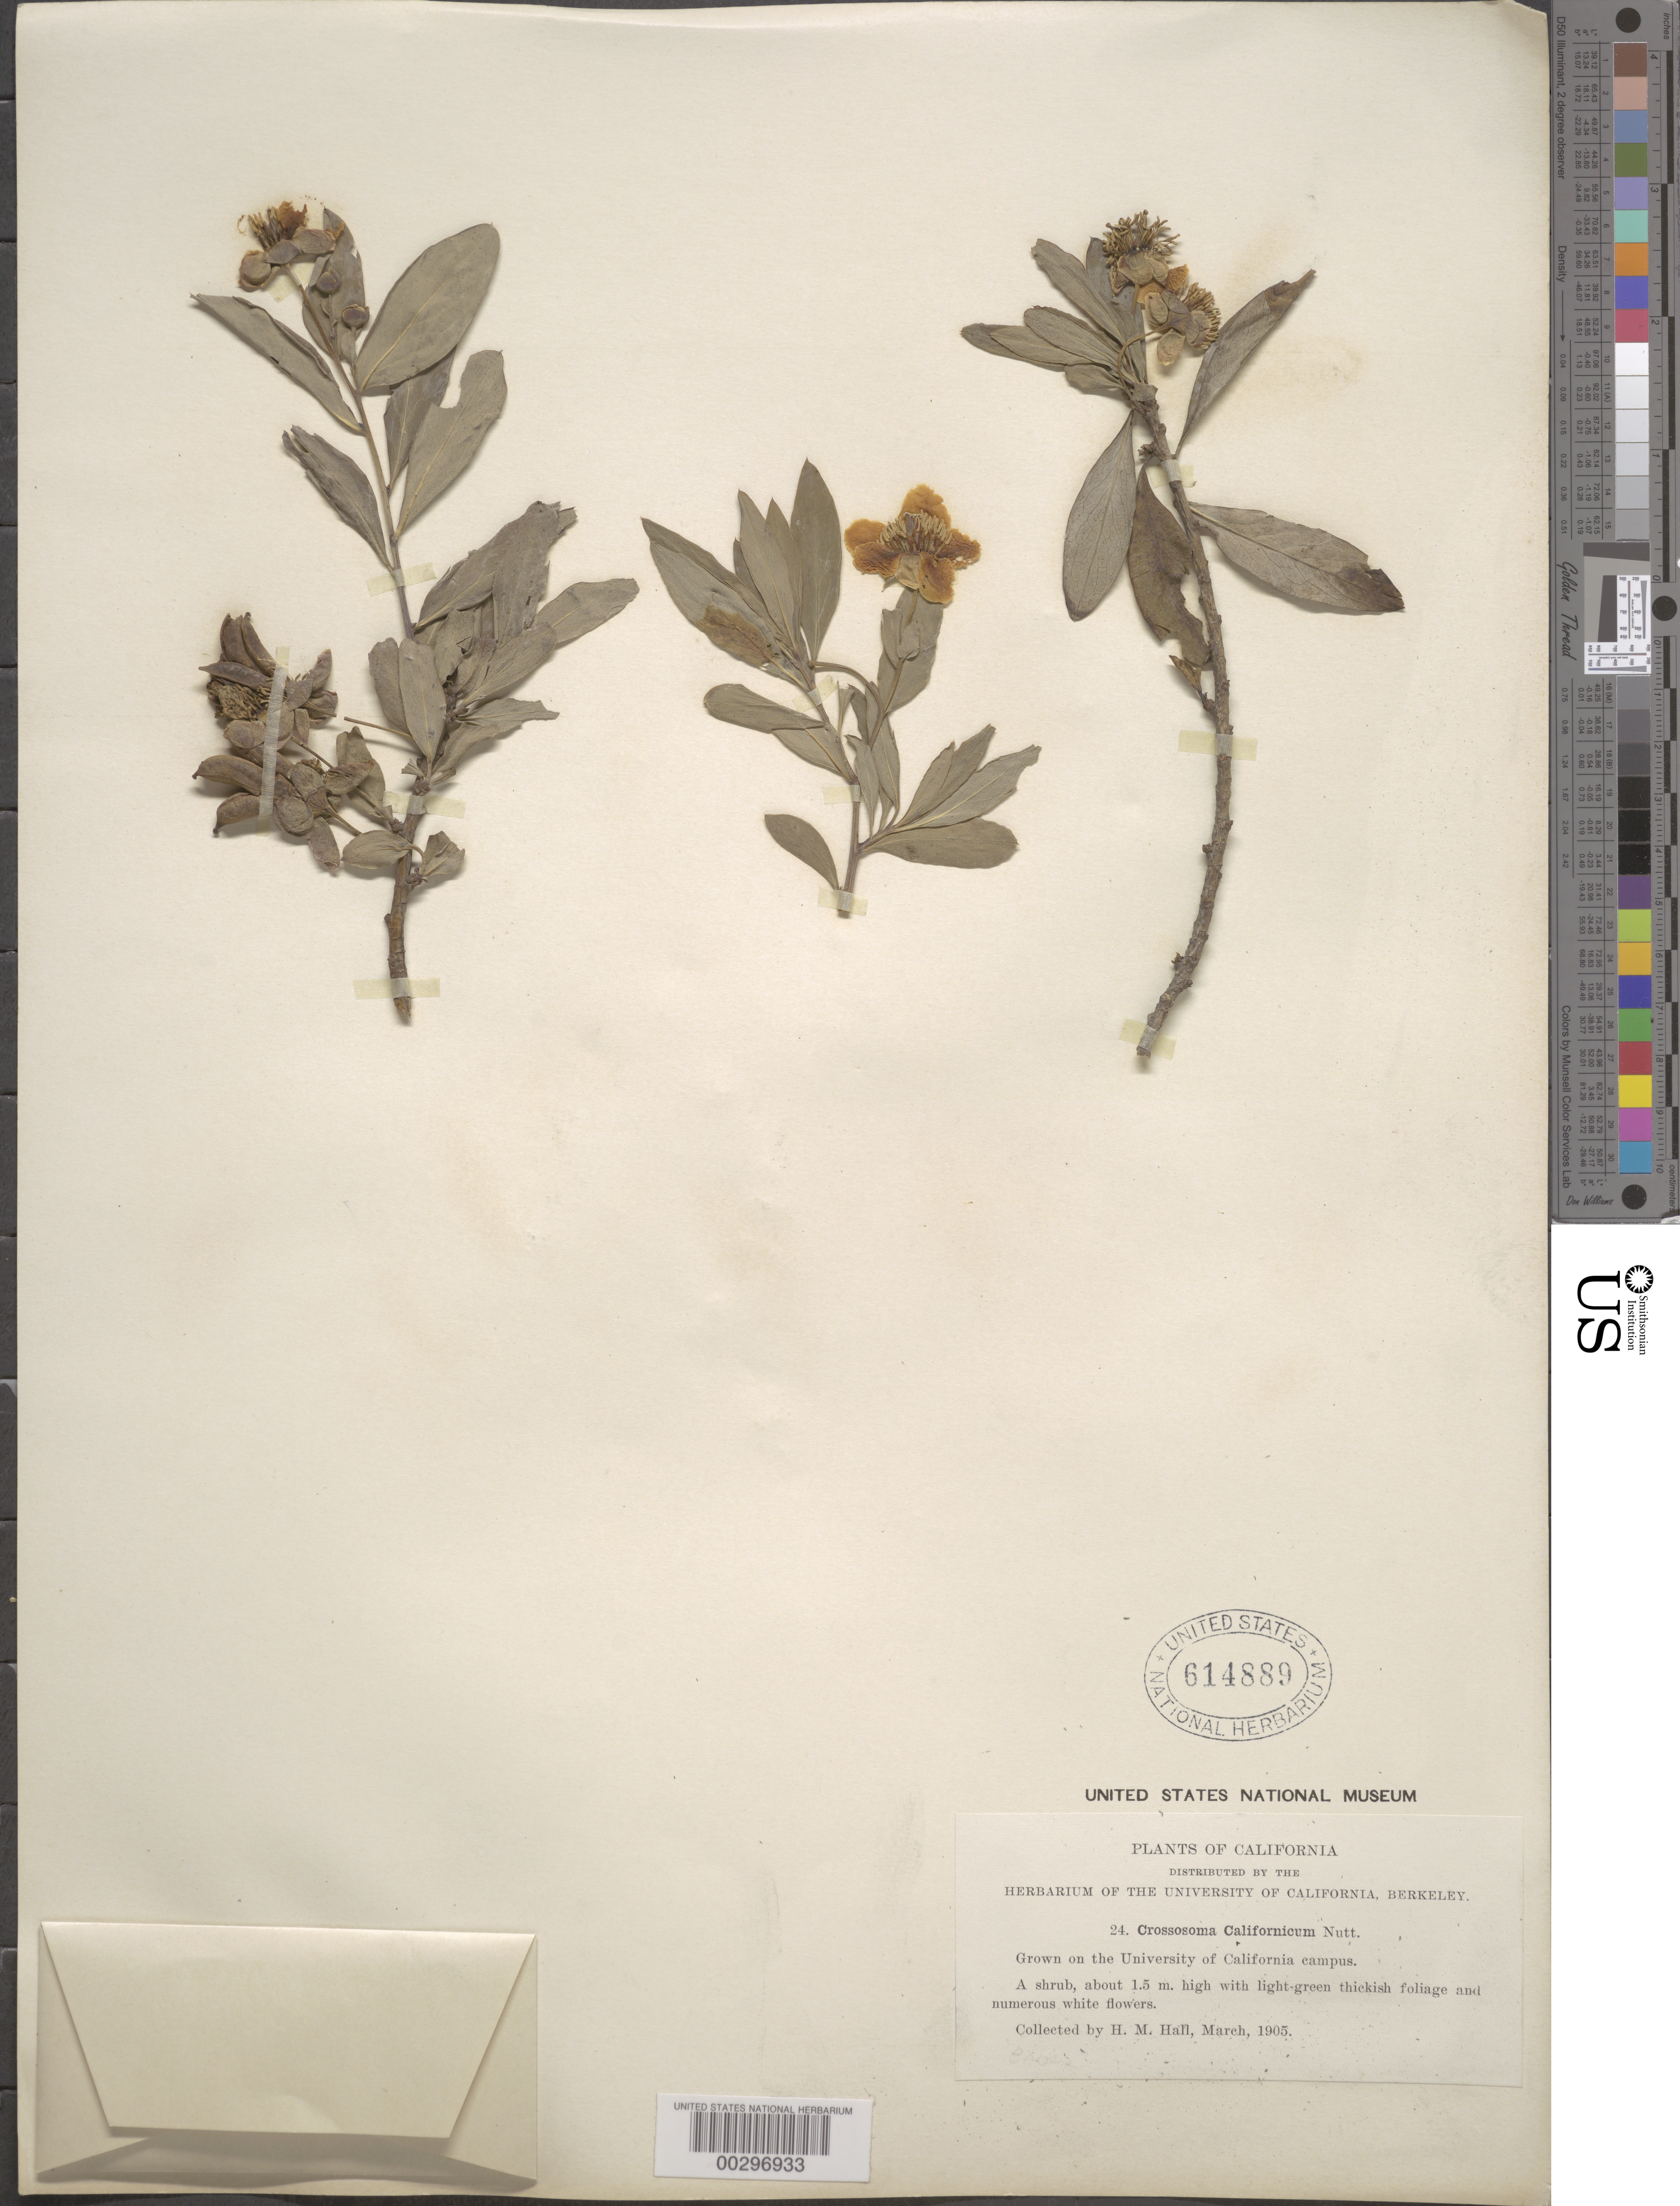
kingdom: Plantae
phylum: Tracheophyta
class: Magnoliopsida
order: Crossosomatales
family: Crossosomataceae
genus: Crossosoma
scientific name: Crossosoma californicum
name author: Nutt.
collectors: H. M. Hall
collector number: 24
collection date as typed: Mar 1905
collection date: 1905-03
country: United States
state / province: California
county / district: Alameda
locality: University of california campus, berkeley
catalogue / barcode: US 614889